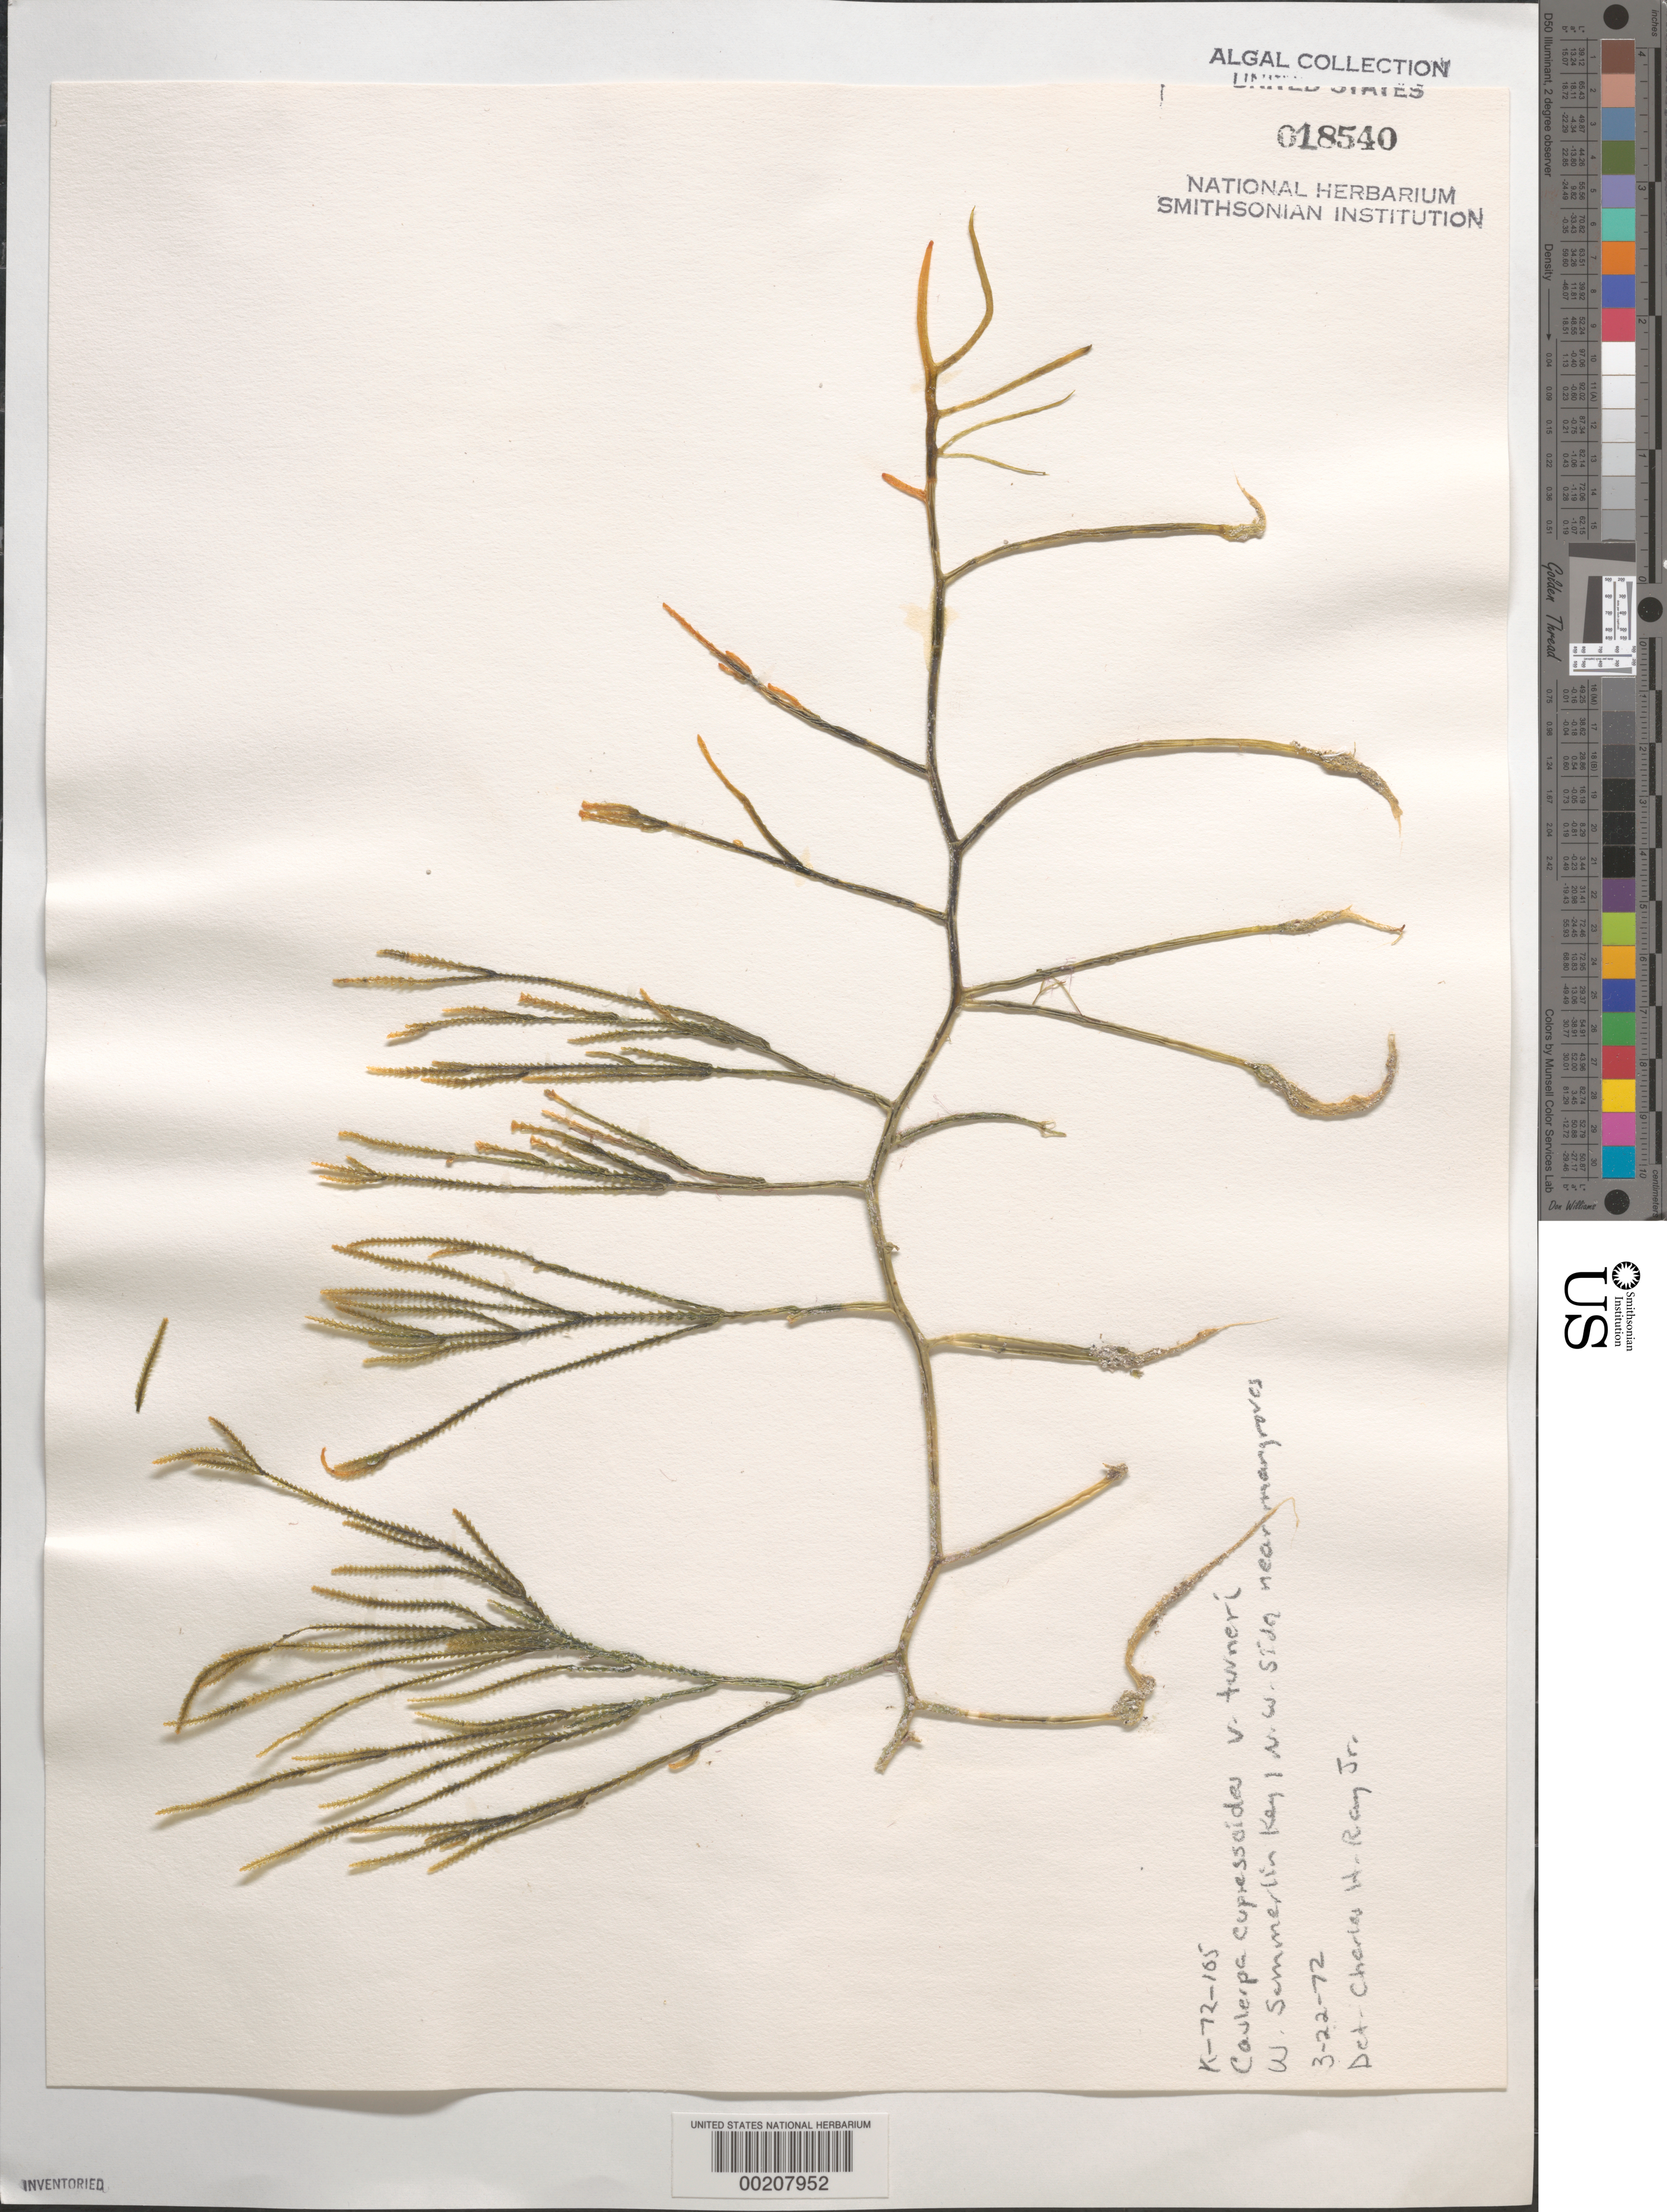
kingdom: Plantae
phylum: Chlorophyta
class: Ulvophyceae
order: Bryopsidales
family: Caulerpaceae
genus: Caulerpa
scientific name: Caulerpa cupressoides var. turneri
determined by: Ray Jr., C. H.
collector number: K-72-105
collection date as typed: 22 Mar 1972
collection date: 1972-03-22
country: United States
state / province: Florida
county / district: Monroe County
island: West Summerland Key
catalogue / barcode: US 18540